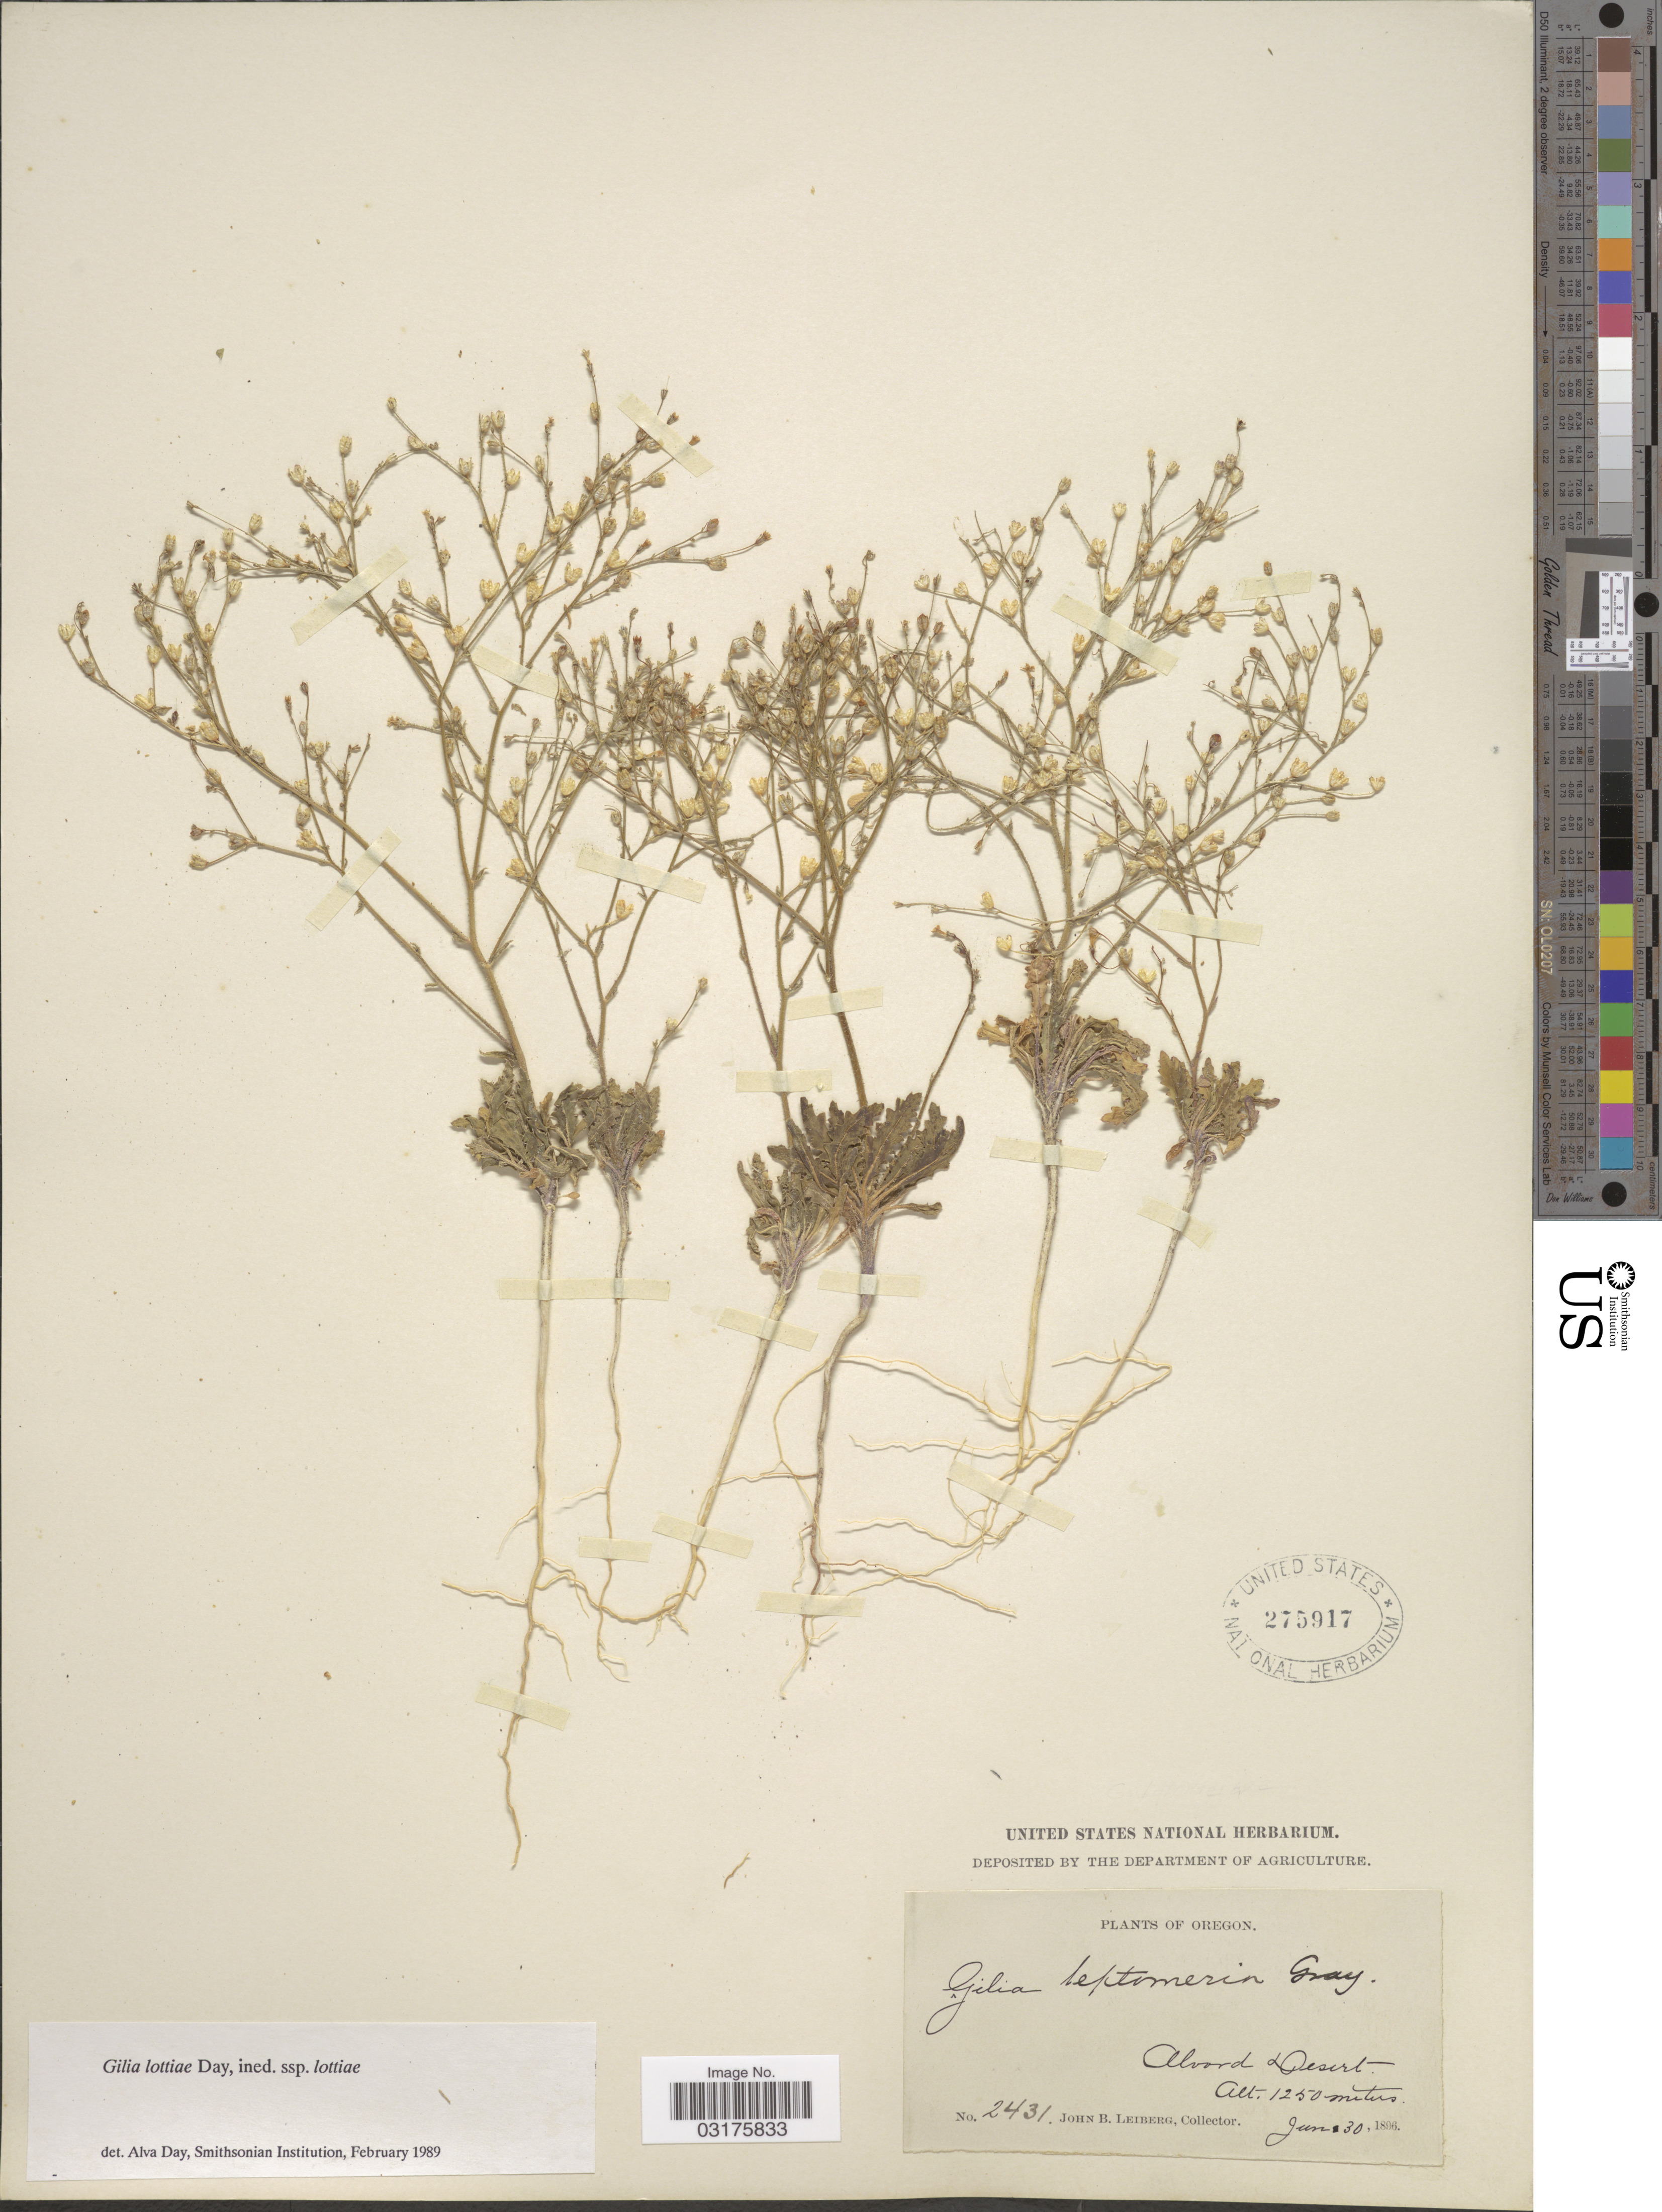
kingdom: Plantae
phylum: Tracheophyta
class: Magnoliopsida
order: Ericales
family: Polemoniaceae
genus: Aliciella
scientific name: Aliciella lottiae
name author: (A.G. Day) J.M. Porter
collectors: J. B. Leiberg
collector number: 2431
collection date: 1896-06-30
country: United States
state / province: Oregon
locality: Alvord Desert.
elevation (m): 1250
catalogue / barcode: US 275917